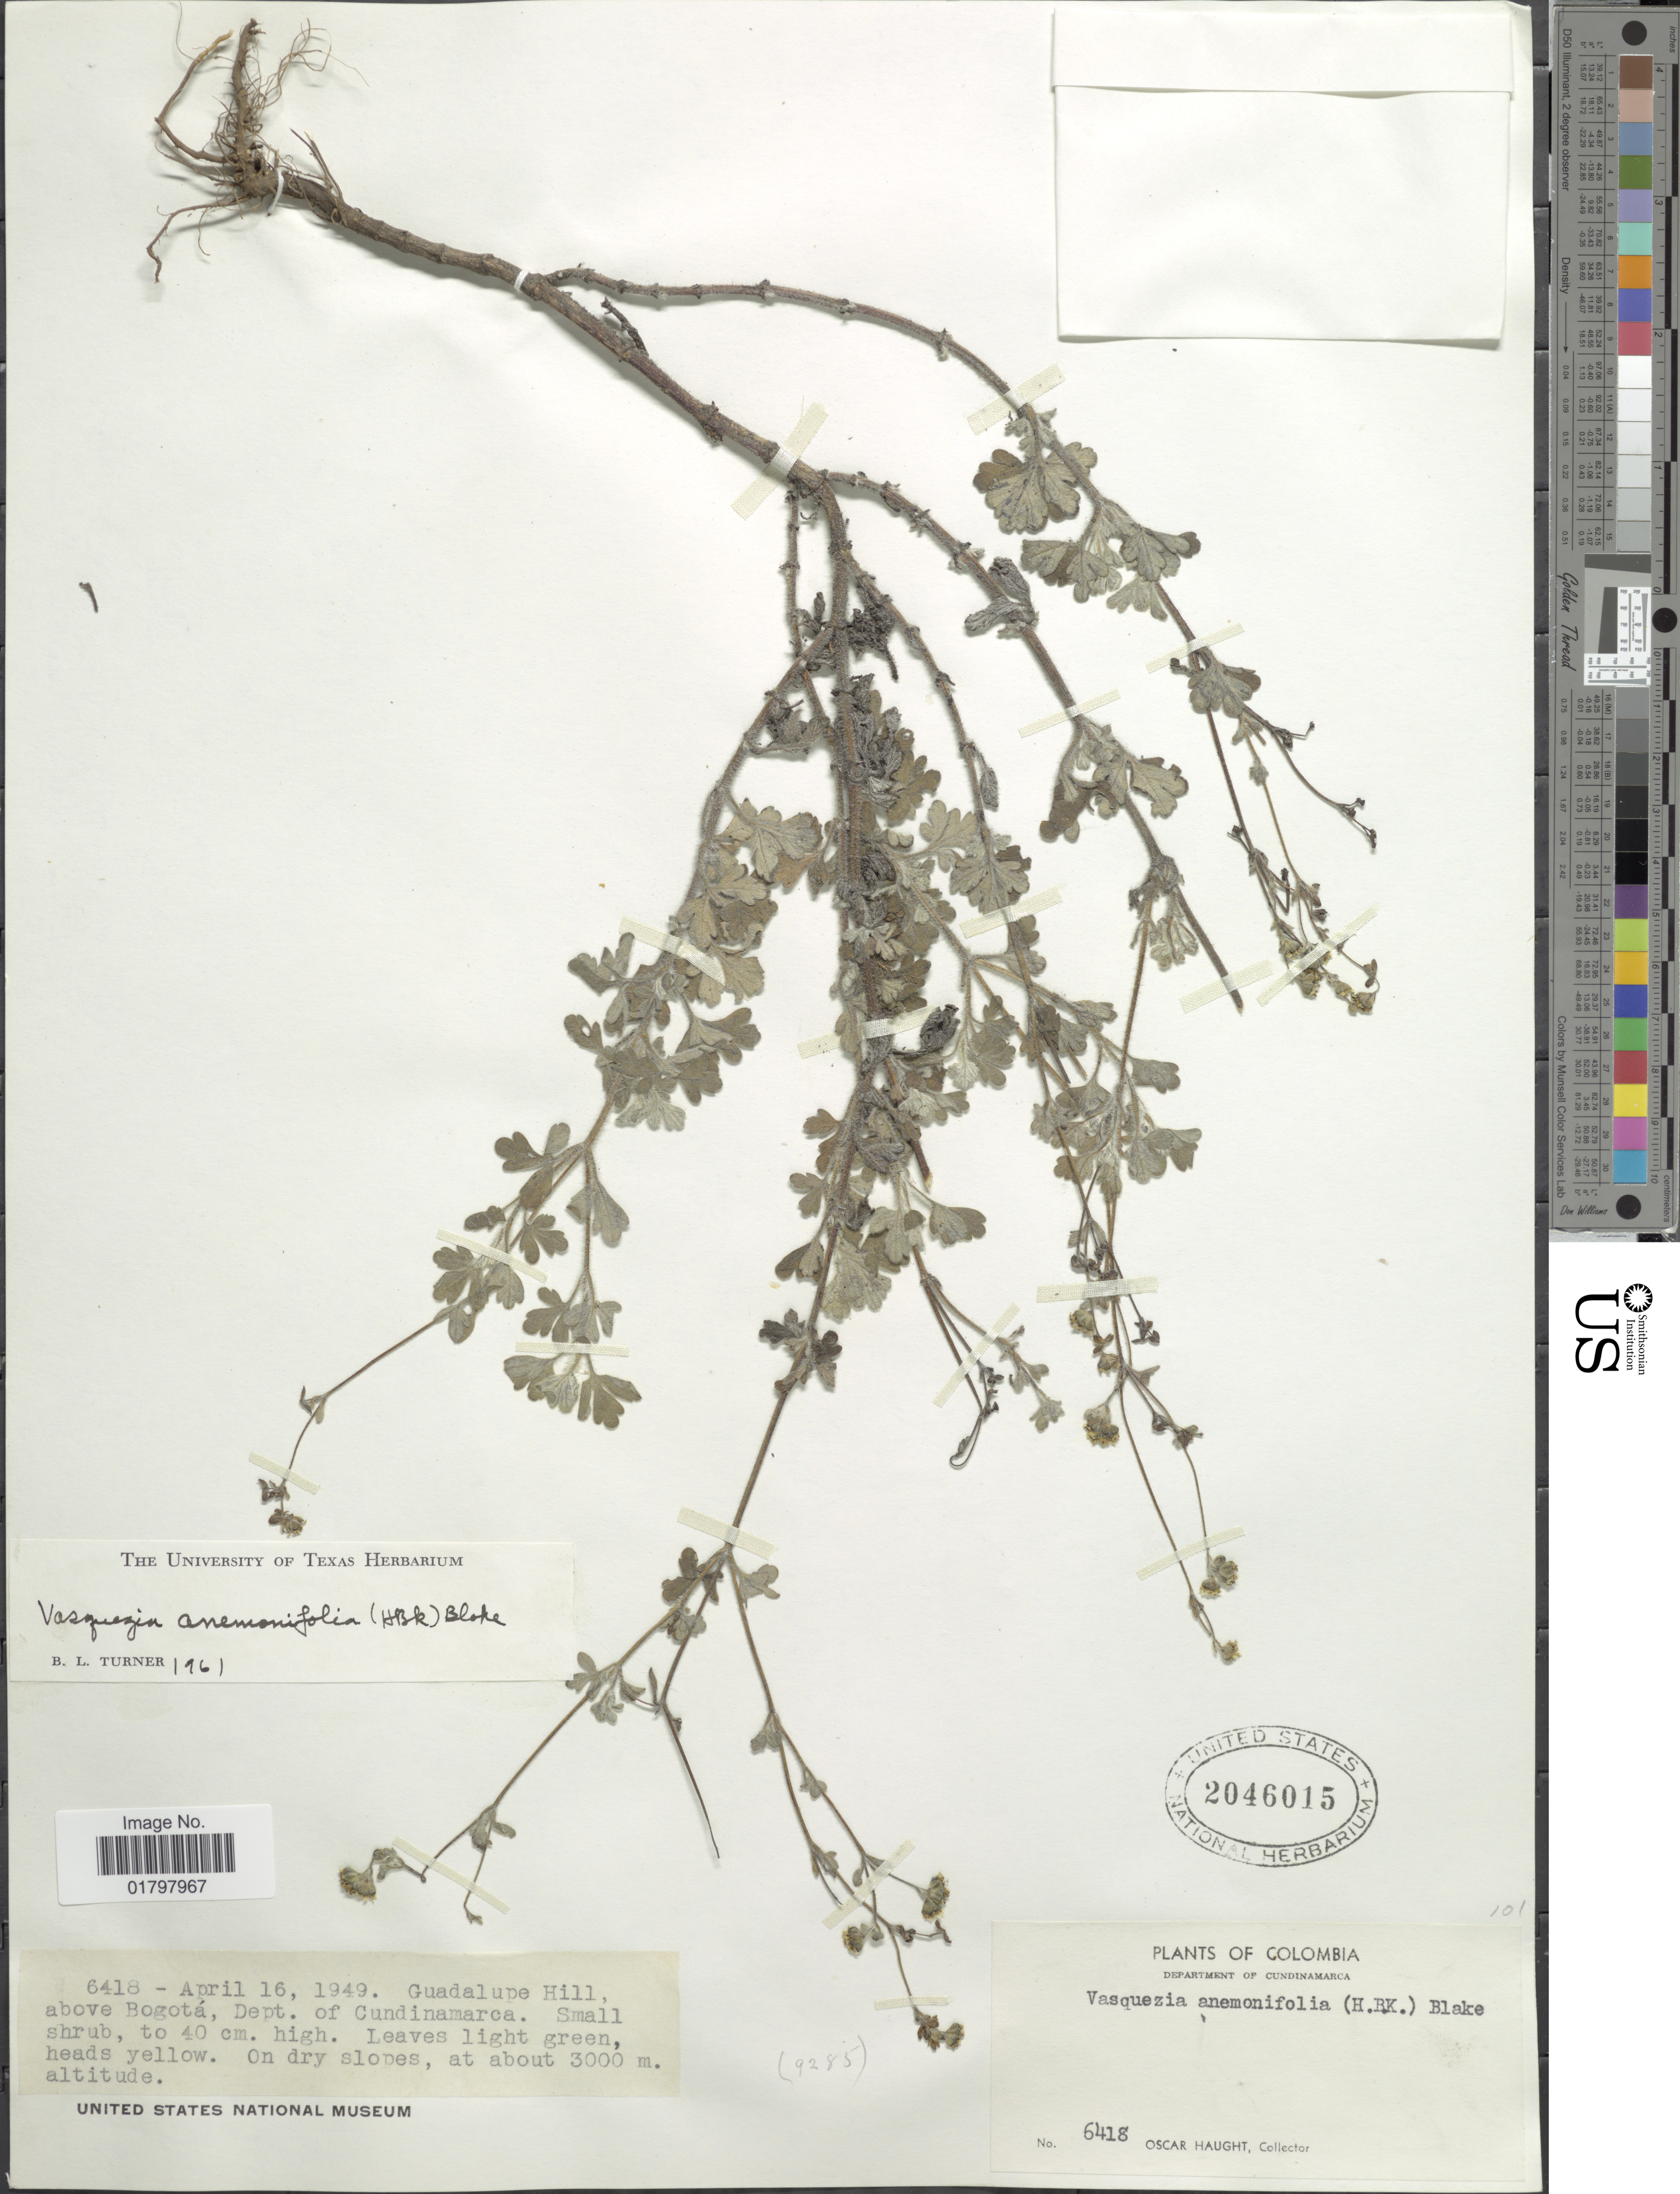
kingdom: Plantae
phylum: Tracheophyta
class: Magnoliopsida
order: Asterales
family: Asteraceae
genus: Vasquesia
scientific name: Vasquesia anemonifolia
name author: (Kunth) Less.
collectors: O. L. Haught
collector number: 6418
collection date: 1949-04-16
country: Colombia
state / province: Cundinamarca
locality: Guadalupe Hill, above Bogotá, Dept. of Cundinamarca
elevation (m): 3000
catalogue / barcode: US 2046015